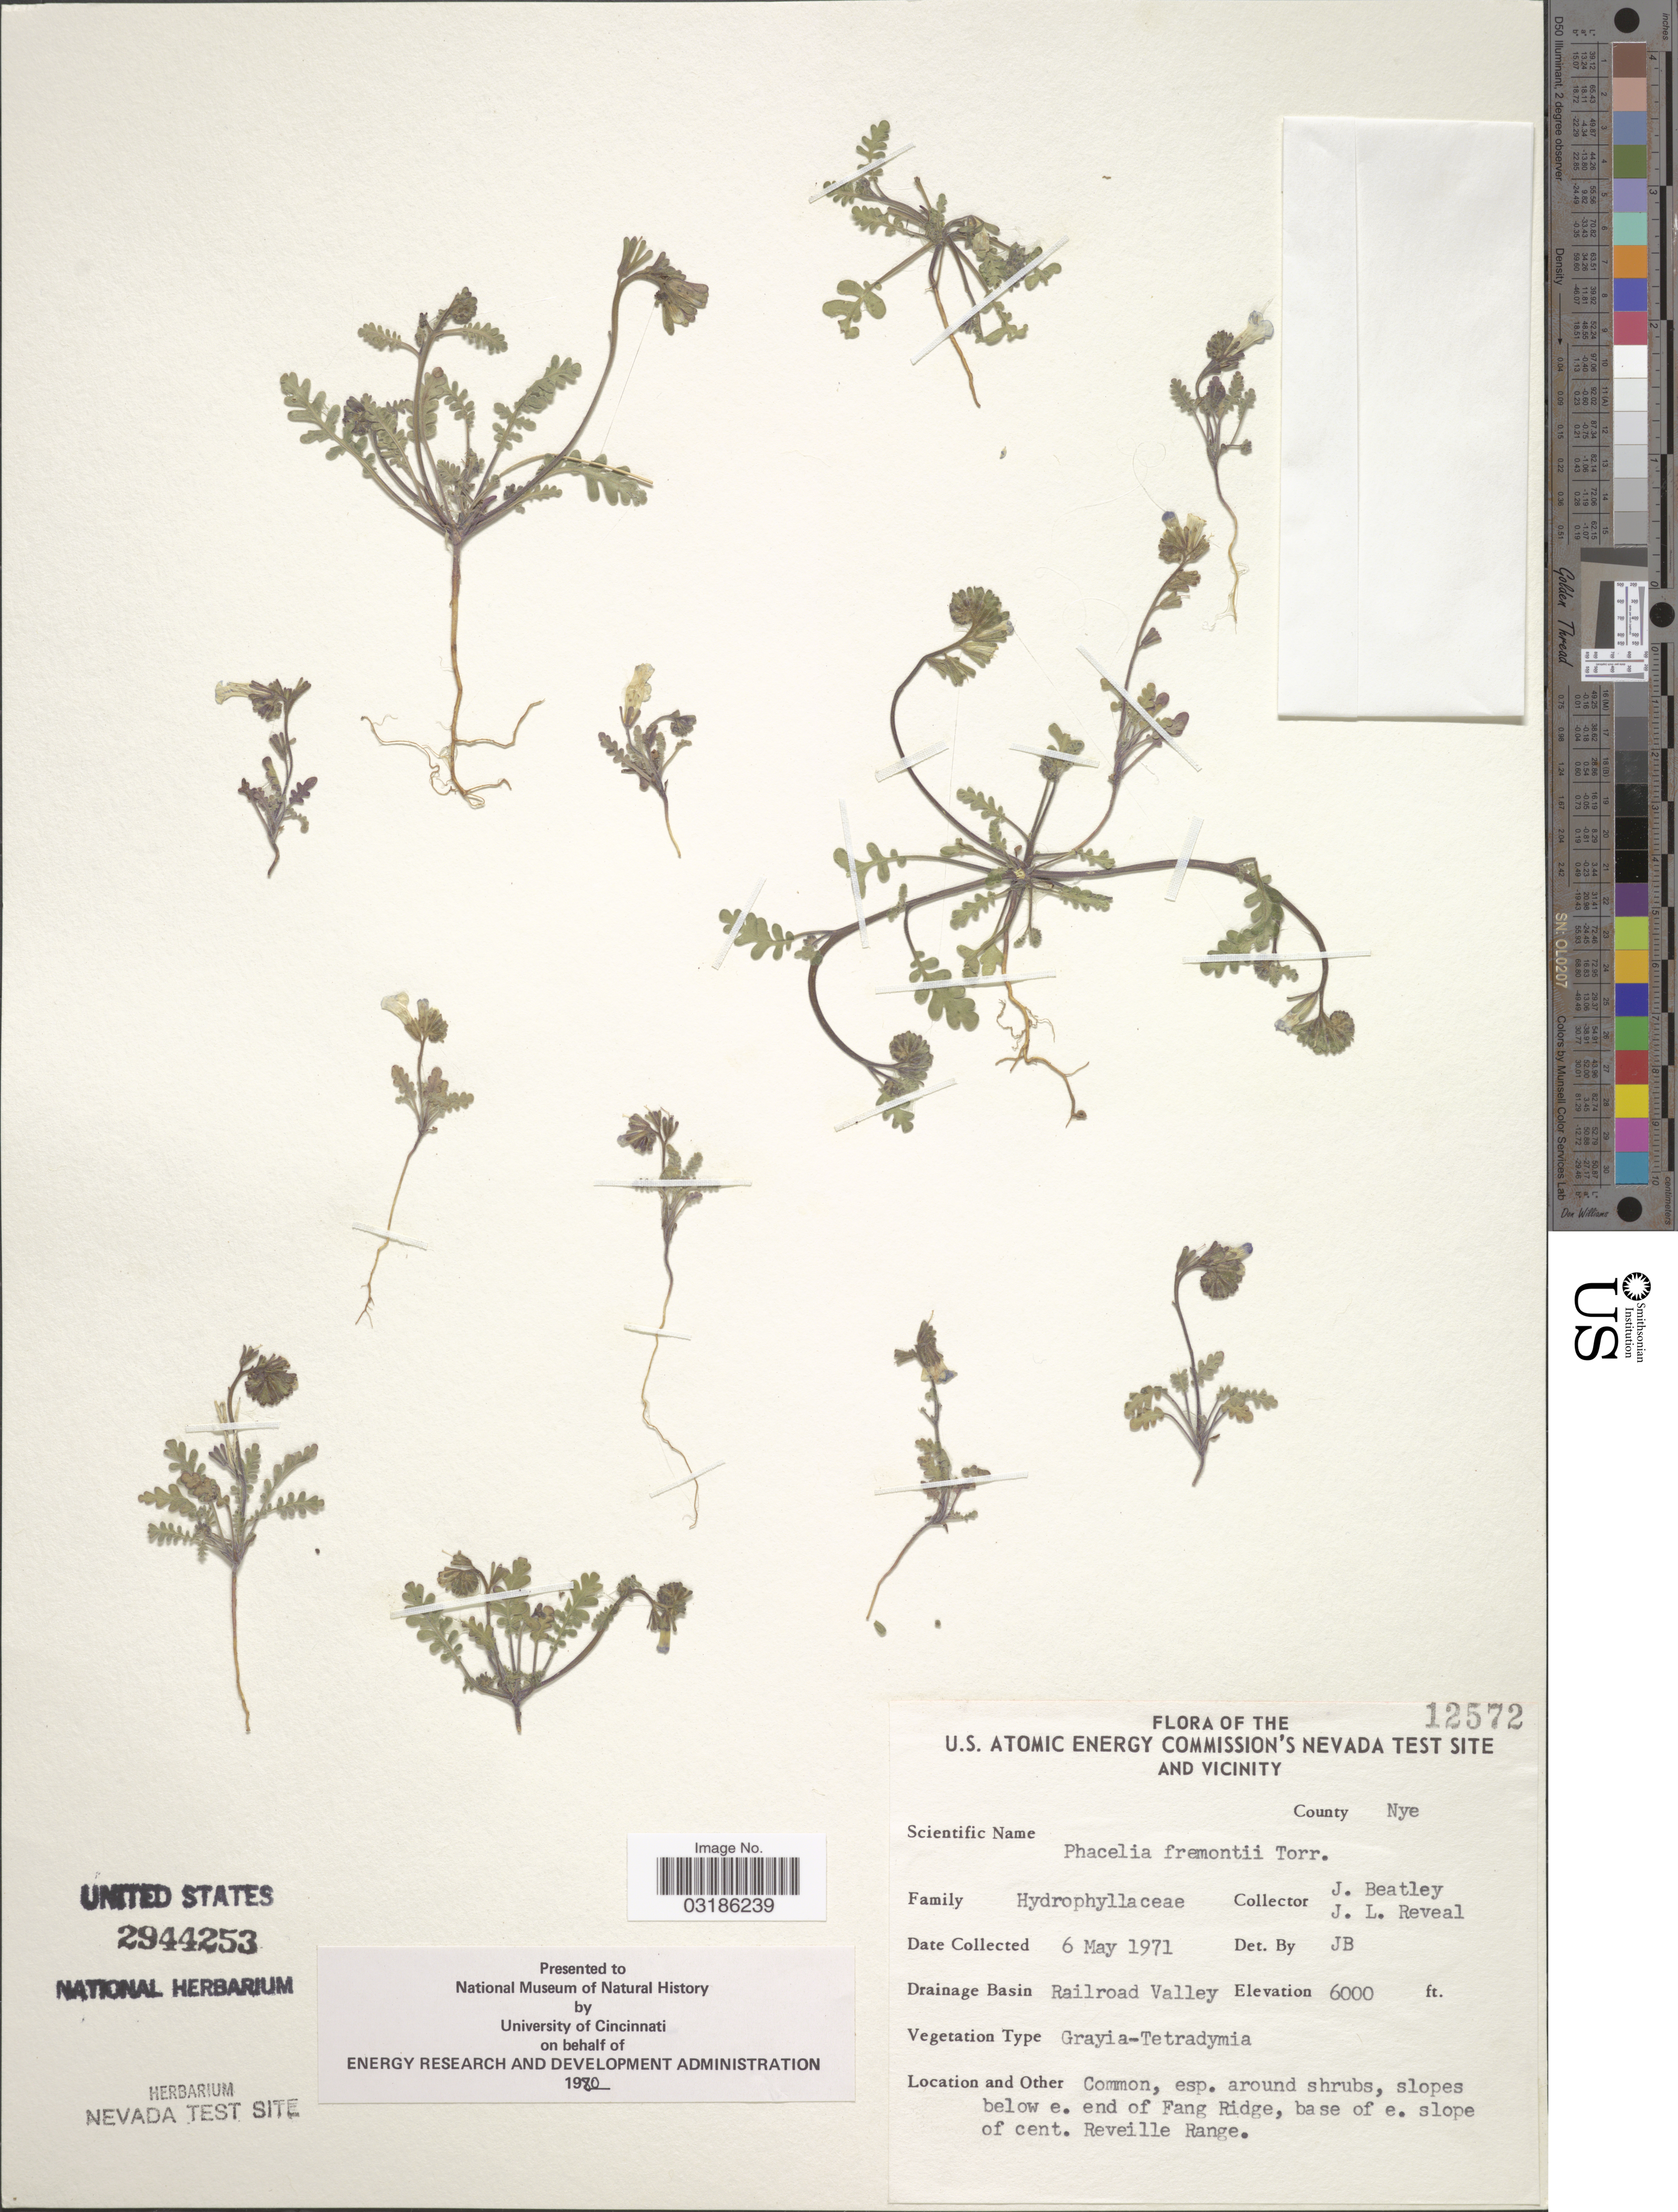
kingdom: Plantae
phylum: Tracheophyta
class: Magnoliopsida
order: Boraginales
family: Hydrophyllaceae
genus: Phacelia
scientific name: Phacelia fremontii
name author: Torr.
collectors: J. C. Beatley & J. L. Reveal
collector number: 12572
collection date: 1971-05-06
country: United States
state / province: Nevada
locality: U.S. Atomic Energy Commission's Nevada Test Site and vicinity. County Nye. Drainage Basin Railroad Valley. Slopes below e. end of Fang Ridge, base of e. slope of cent. Reveille Range.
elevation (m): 1829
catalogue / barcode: US 2944253